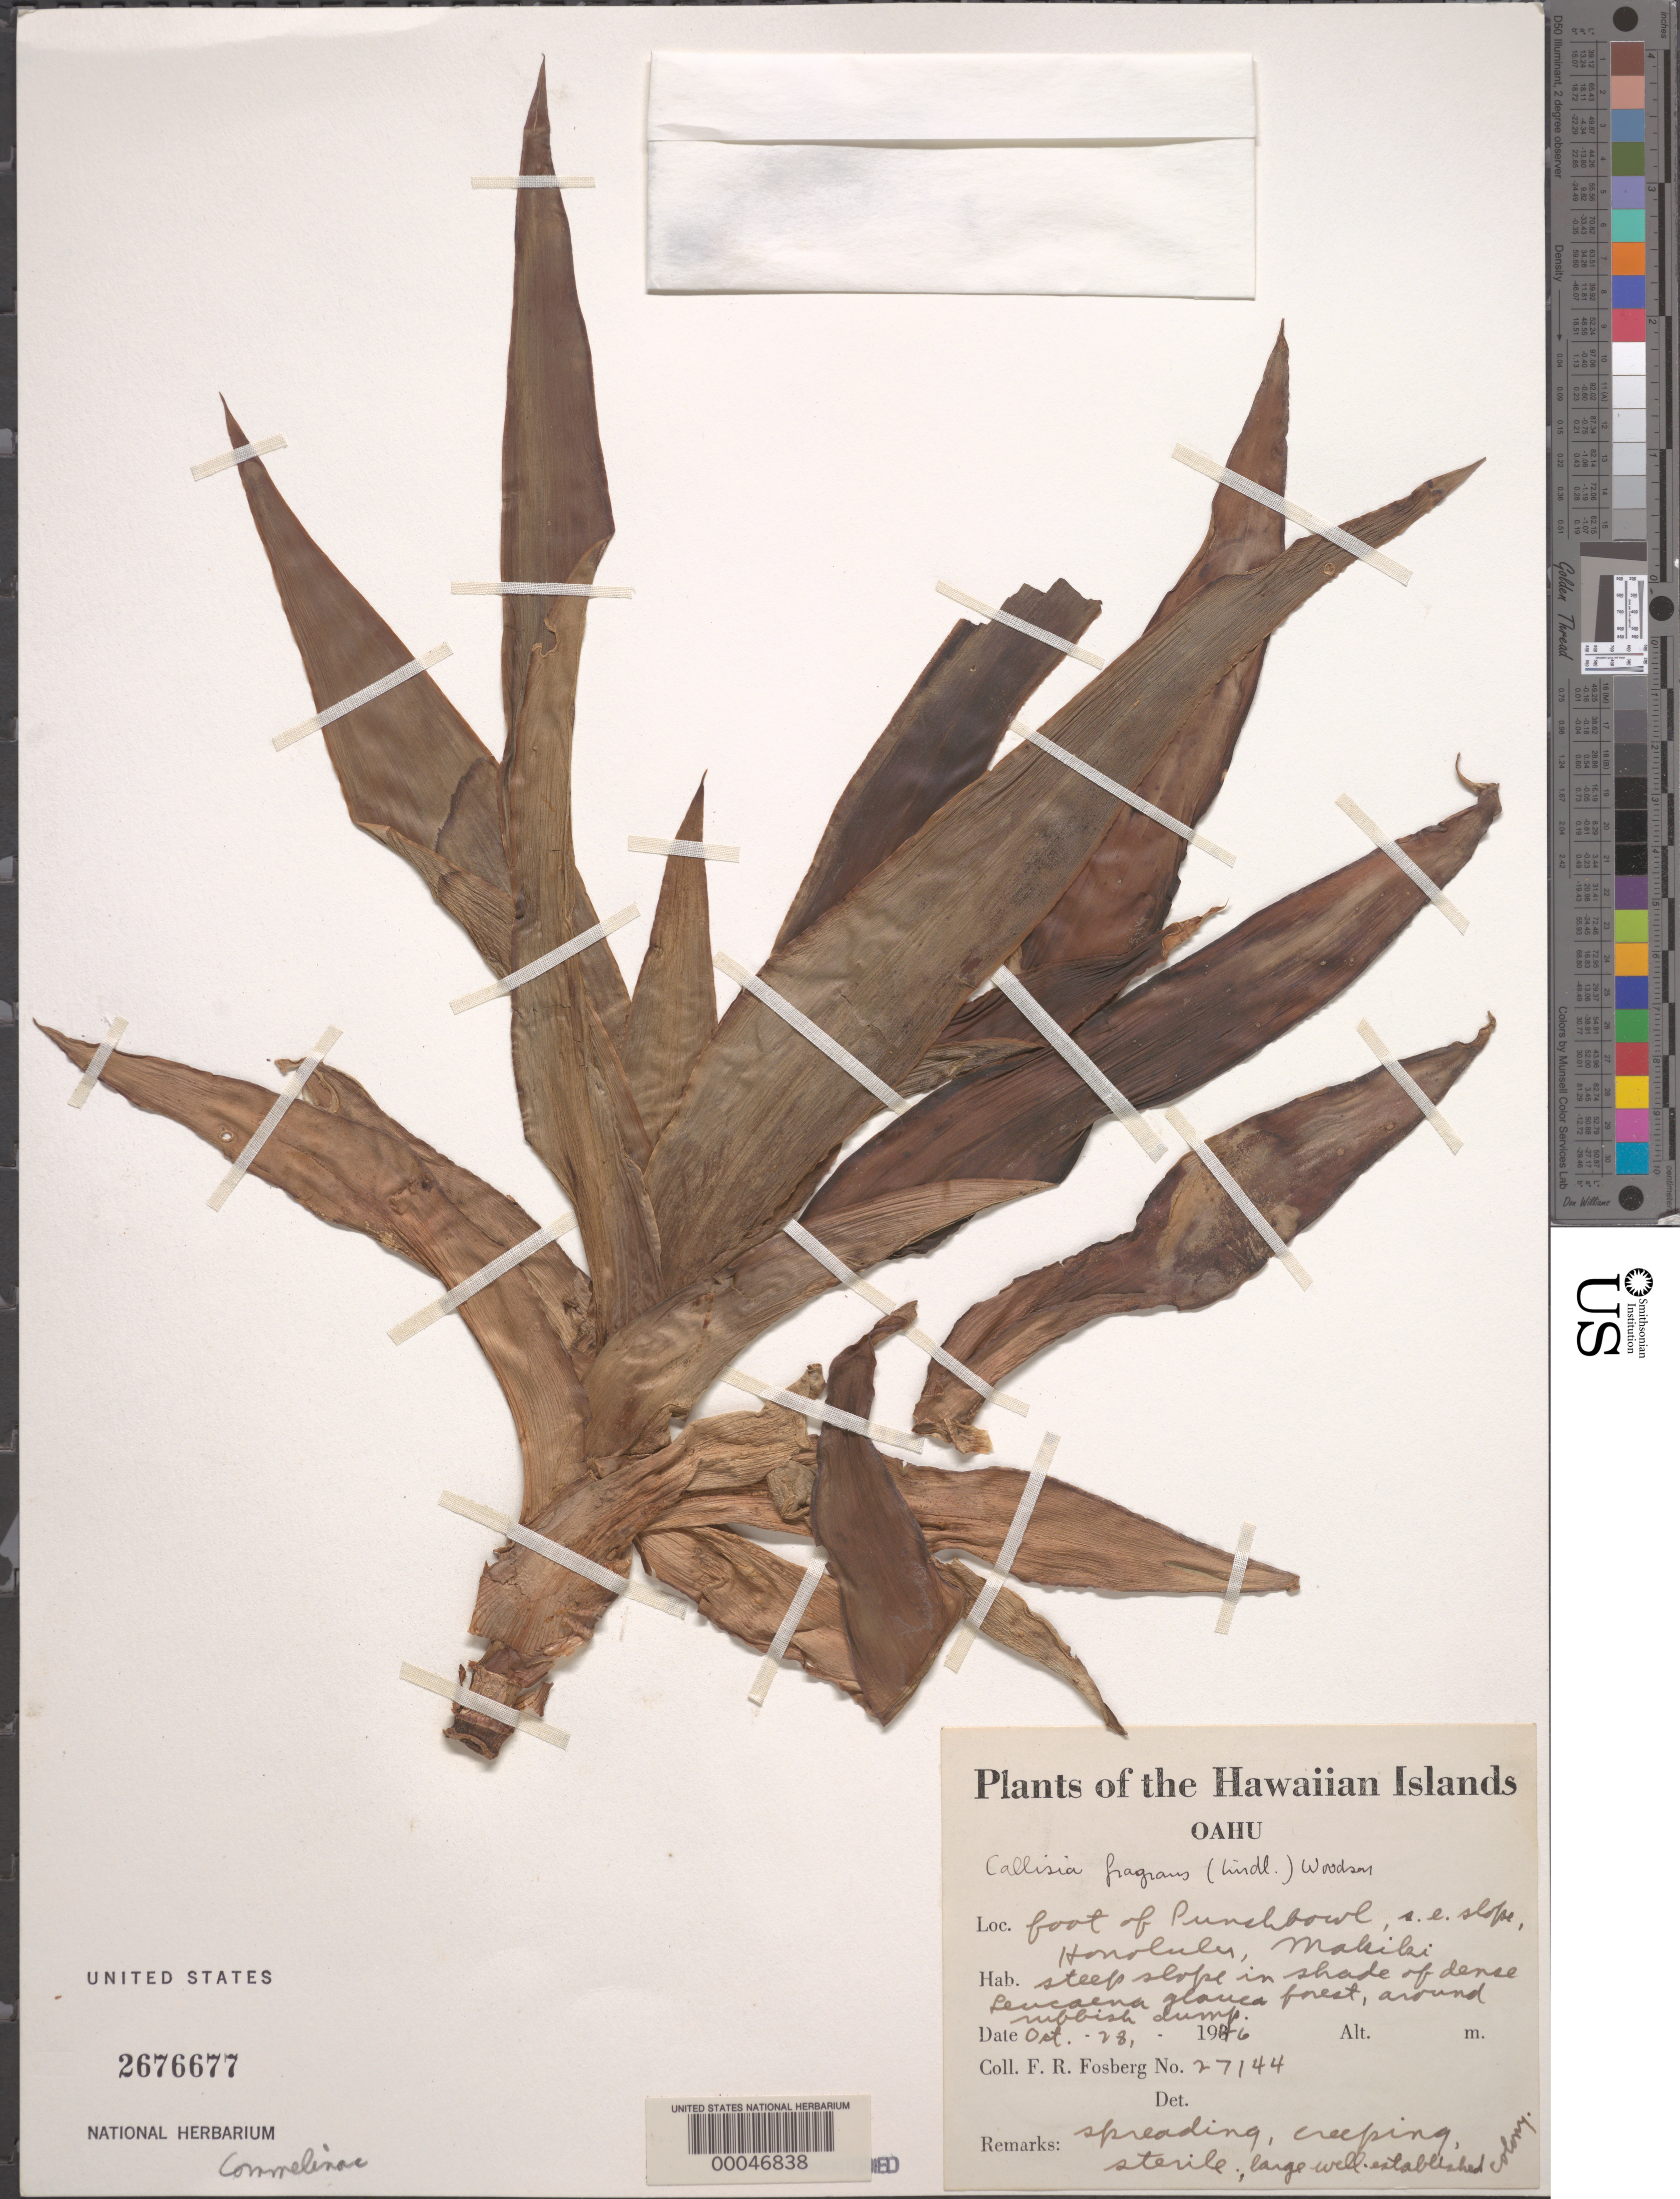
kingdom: Plantae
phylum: Tracheophyta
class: Liliopsida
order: Commelinales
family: Commelinaceae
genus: Callisia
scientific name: Callisia fragrans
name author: (Lindl.) Woodson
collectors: F. R. Fosberg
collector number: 27144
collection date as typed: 28 Oct 1946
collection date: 1946-10-28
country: United States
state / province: Hawaii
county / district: Honolulu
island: Oahu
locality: Punchbowl, Honolulu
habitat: Shaded, steep slope; dense forest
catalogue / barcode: US 2676677